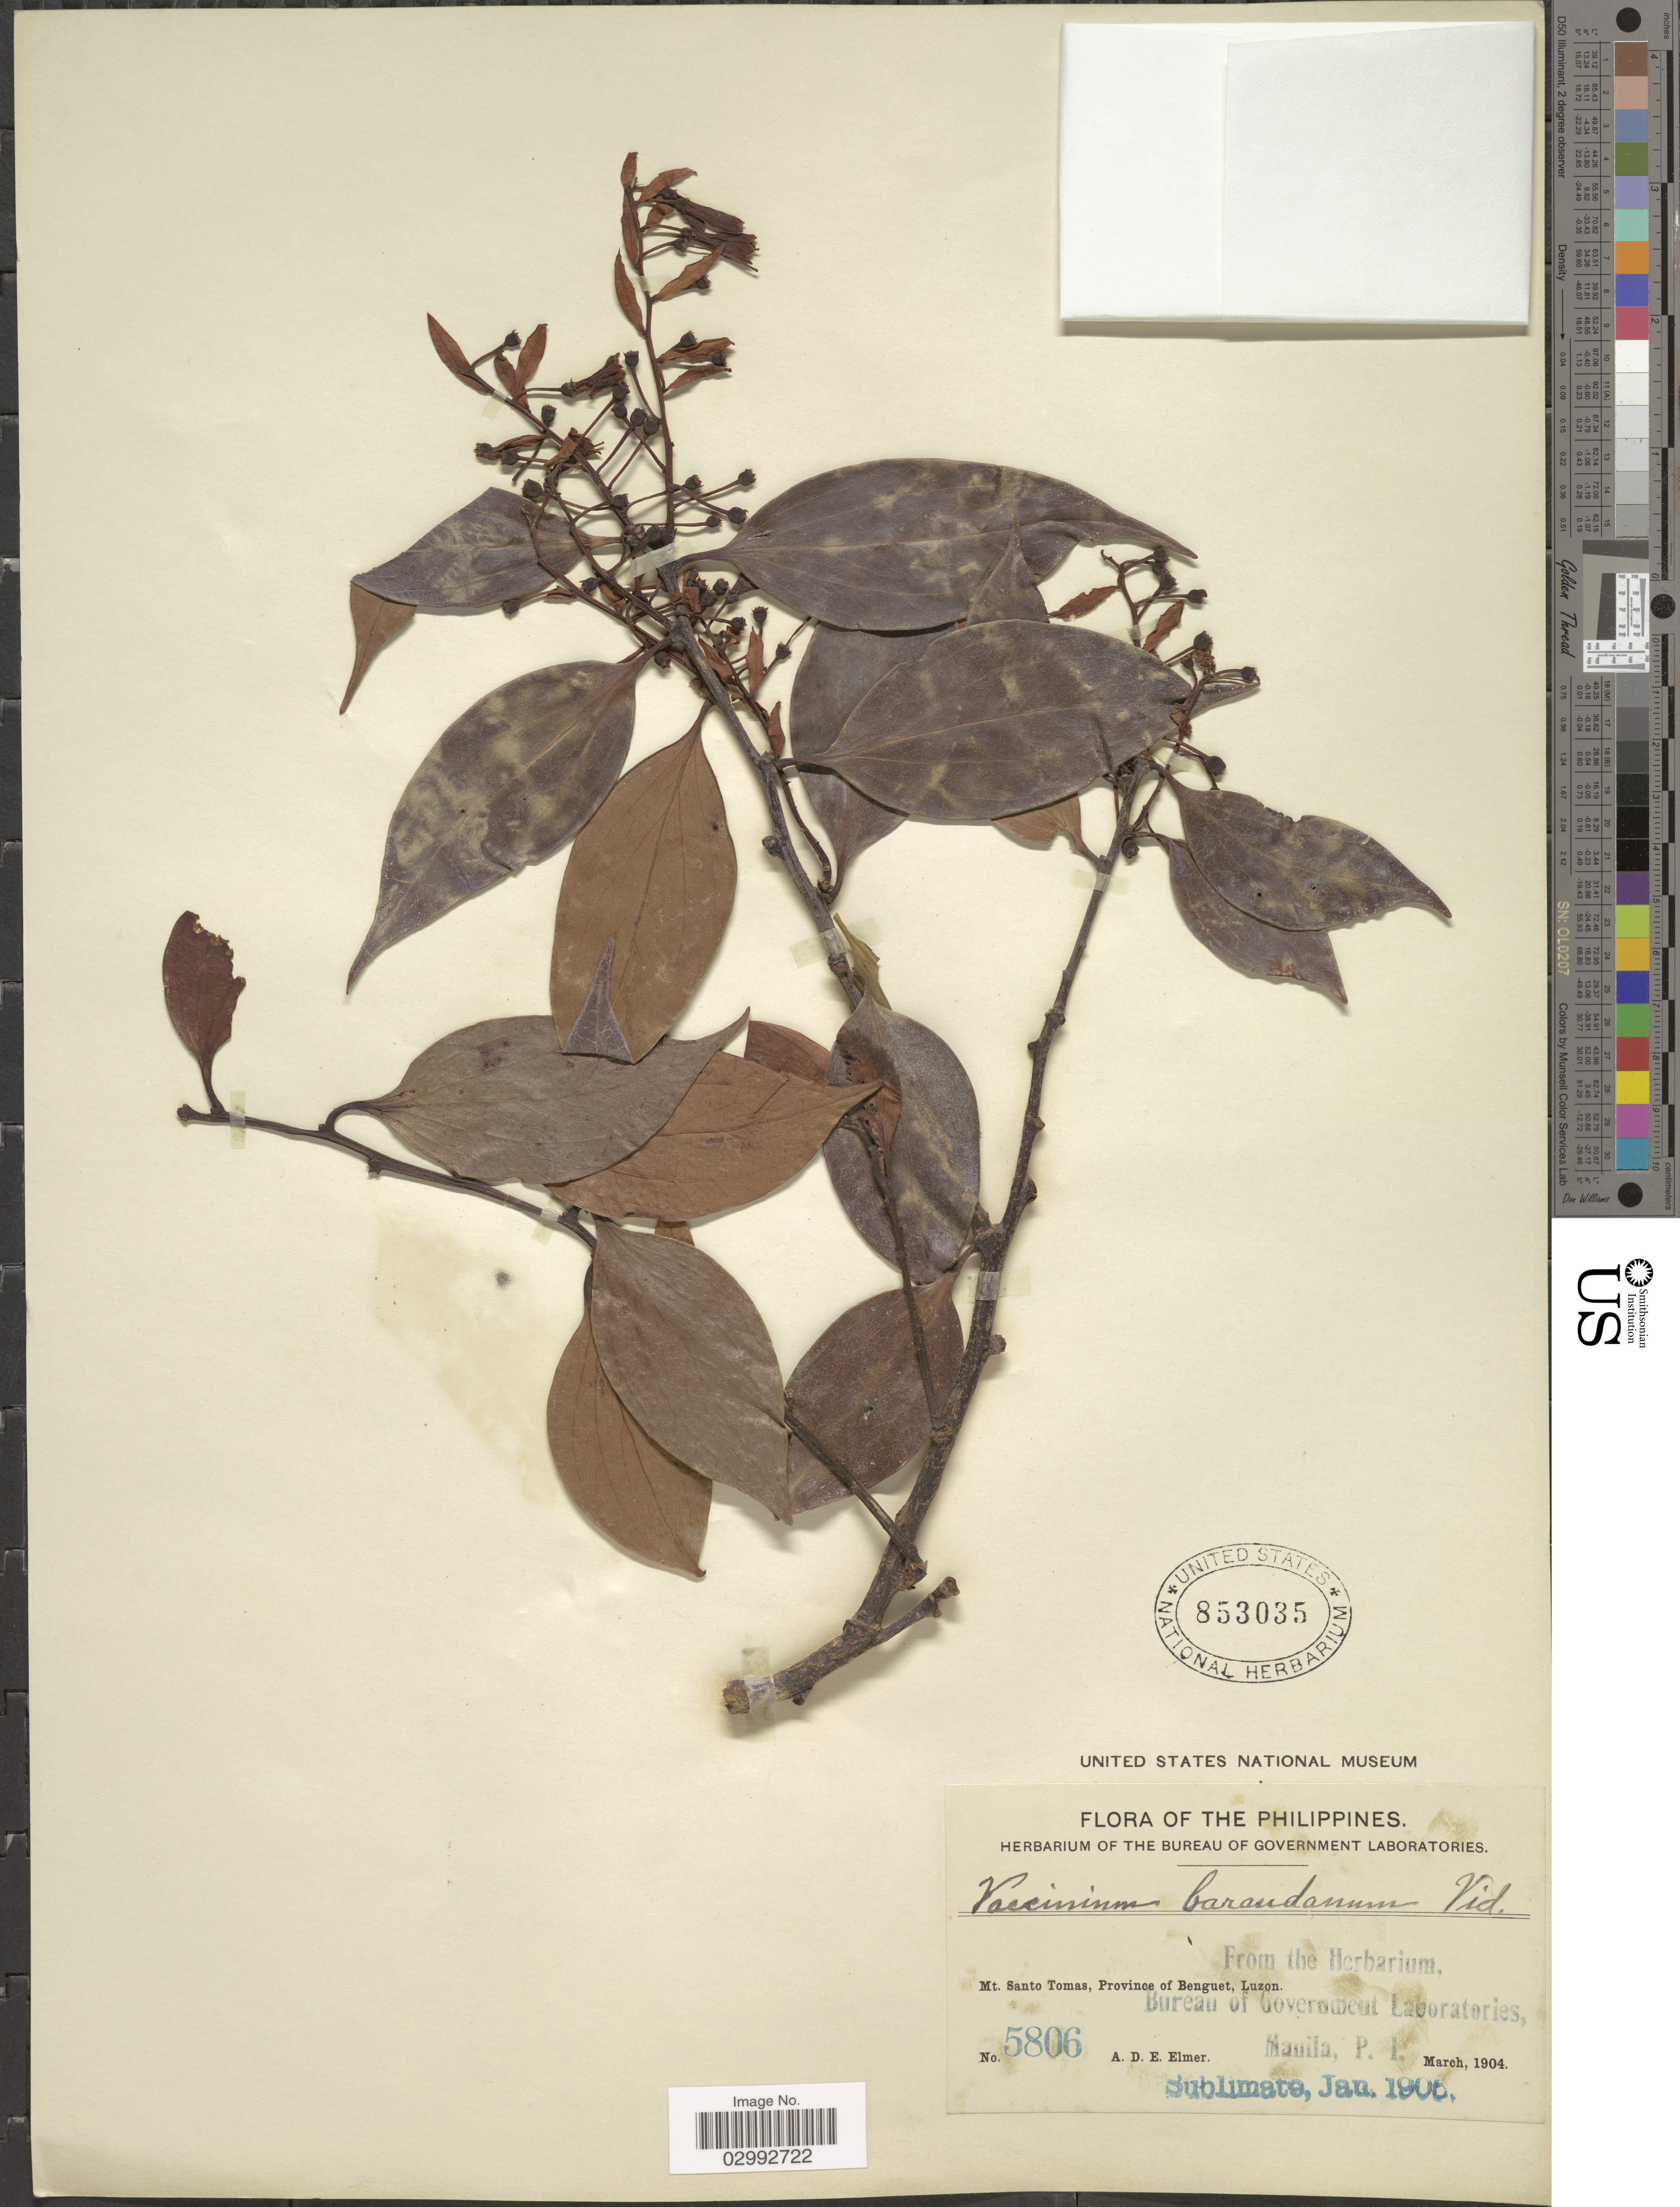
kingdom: Plantae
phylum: Tracheophyta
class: Magnoliopsida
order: Ericales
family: Ericaceae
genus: Vaccinium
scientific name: Vaccinium barandanum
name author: S. Vidal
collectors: A. D. E. Elmer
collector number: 5806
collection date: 1904-03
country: Philippines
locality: Mt. Santo Tomas, Province of Benguet, Luzon.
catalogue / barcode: US 853035